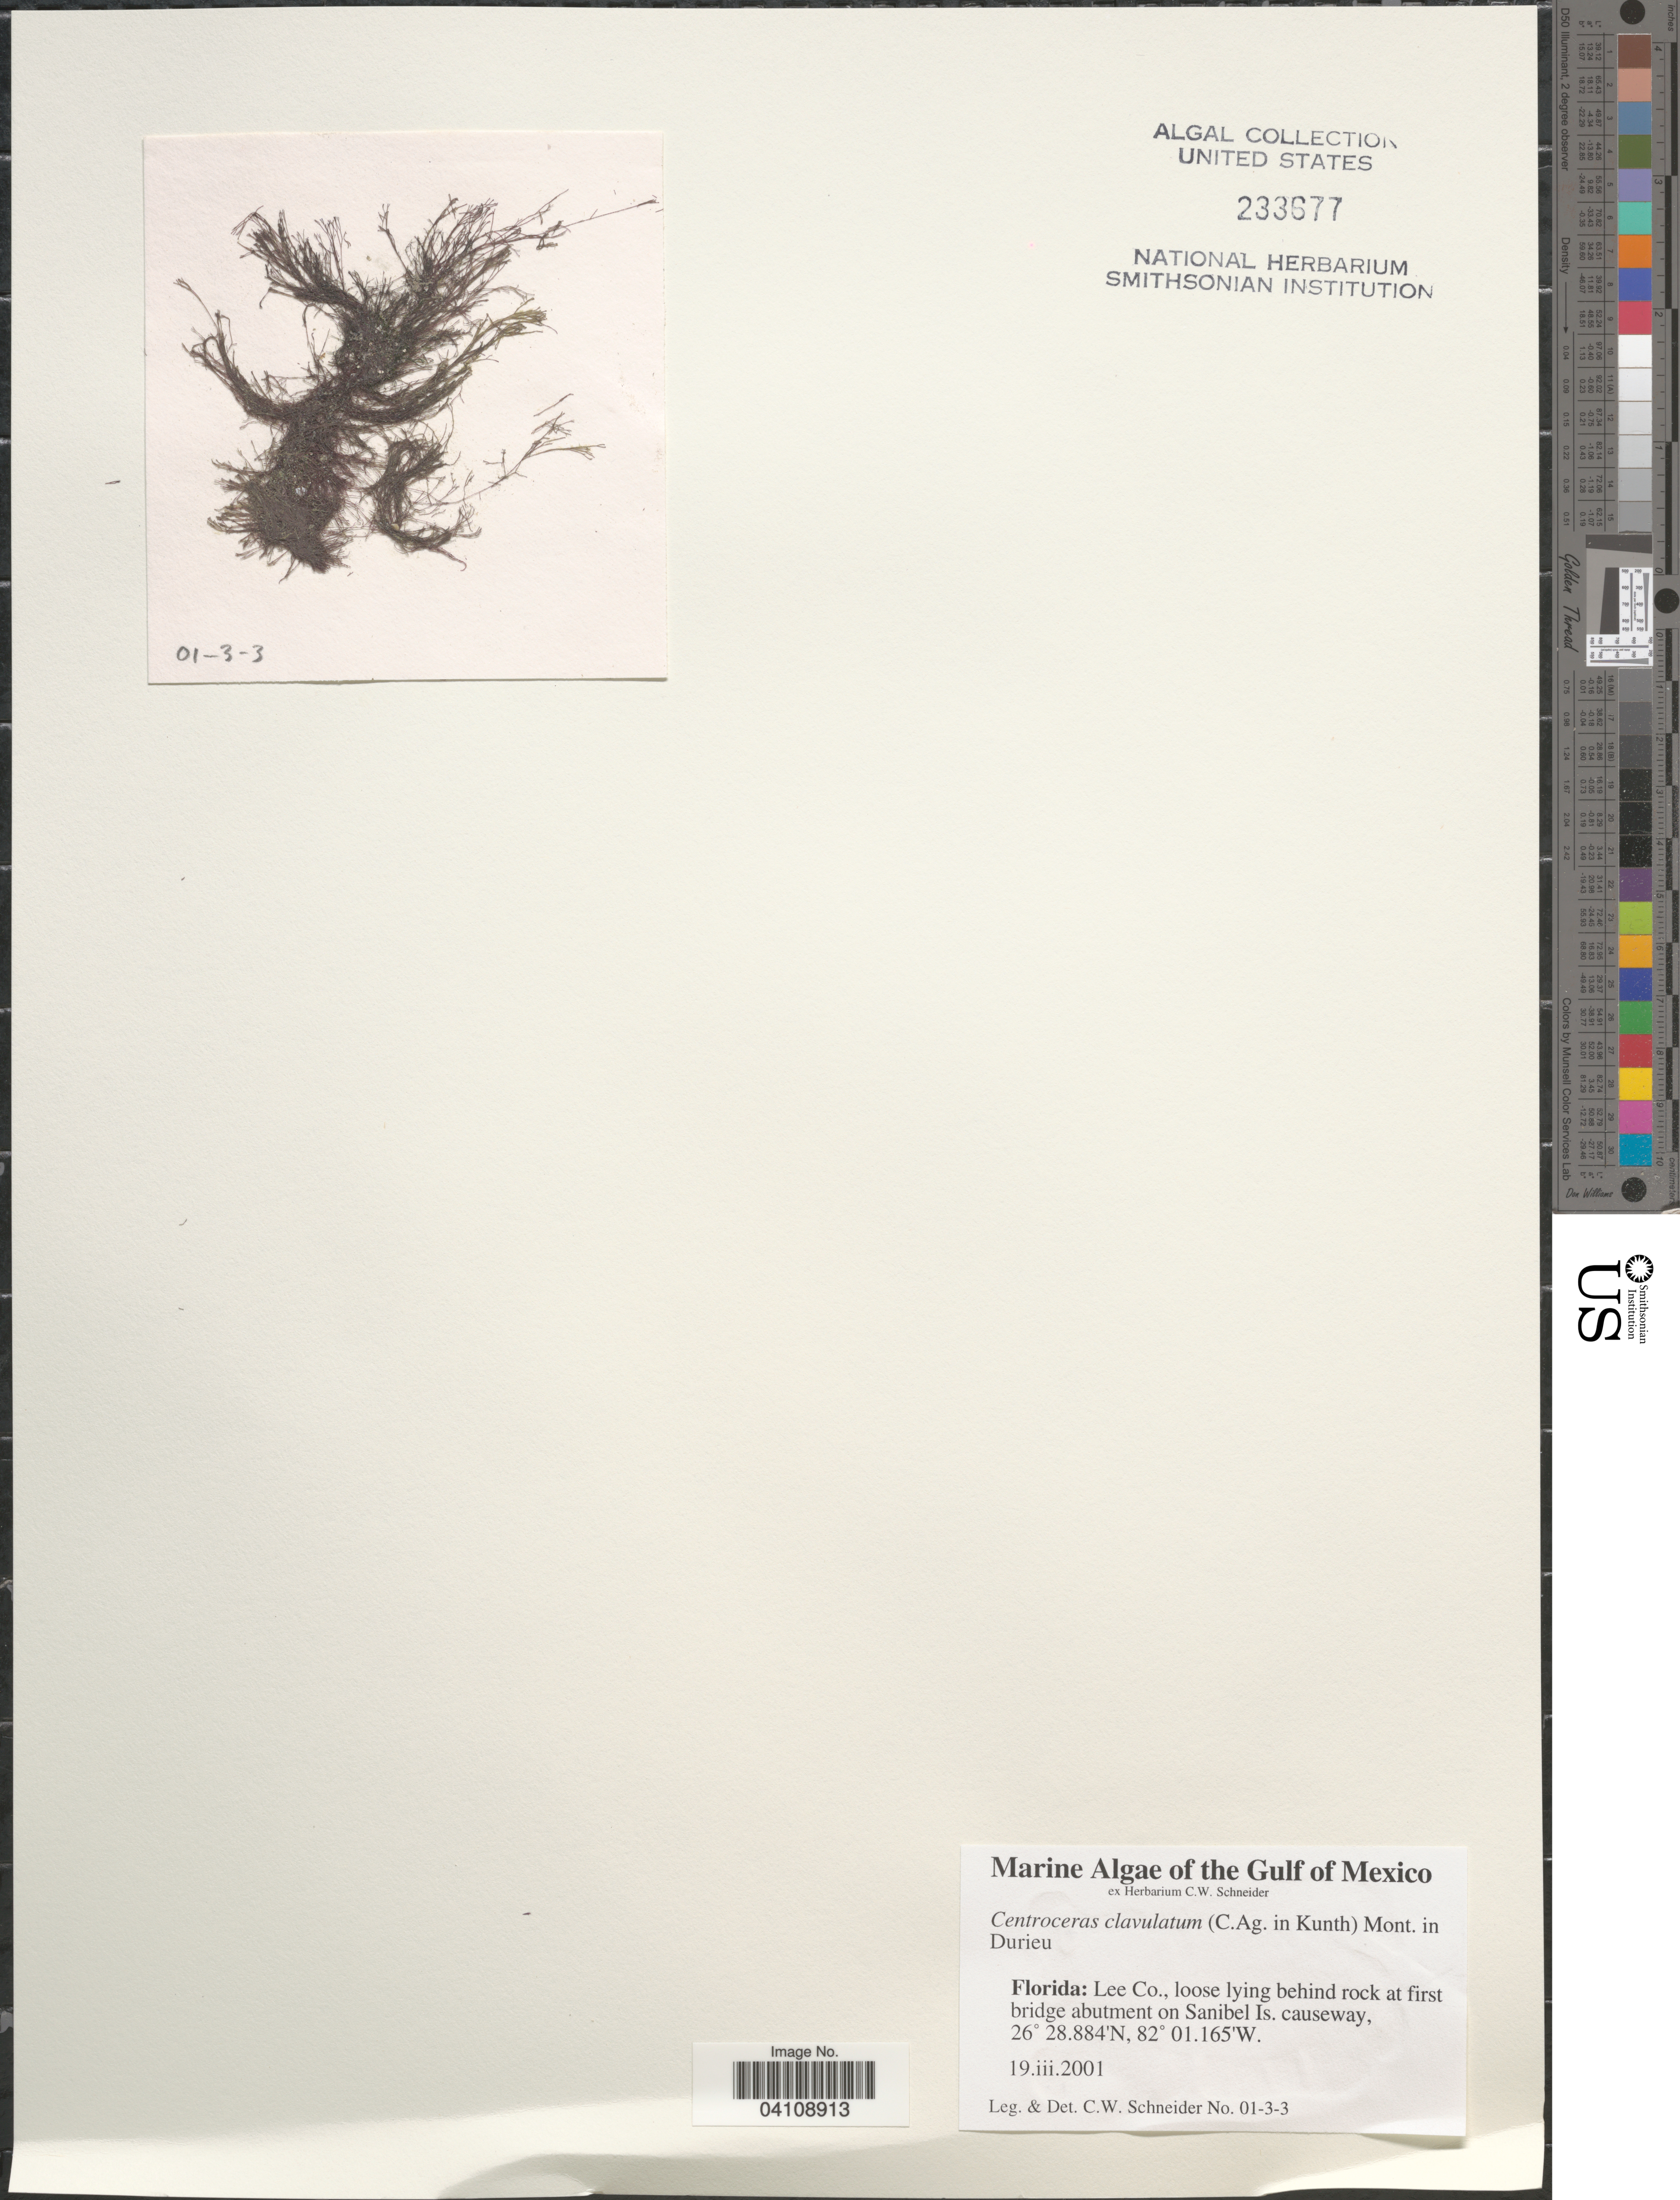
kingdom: Plantae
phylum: Rhodophyta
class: Florideophyceae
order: Ceramiales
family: Ceramiaceae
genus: Centroceras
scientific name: Centroceras clavulatum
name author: (C. Agardh) Mont.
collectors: C. W.Schneider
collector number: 01-3-3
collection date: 2001-03-19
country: United States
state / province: Florida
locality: The Gulf of Mexico. Lee Co., loose lying behind rock at first bridge abutment on Sanibel Is. causeway.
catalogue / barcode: US 233677